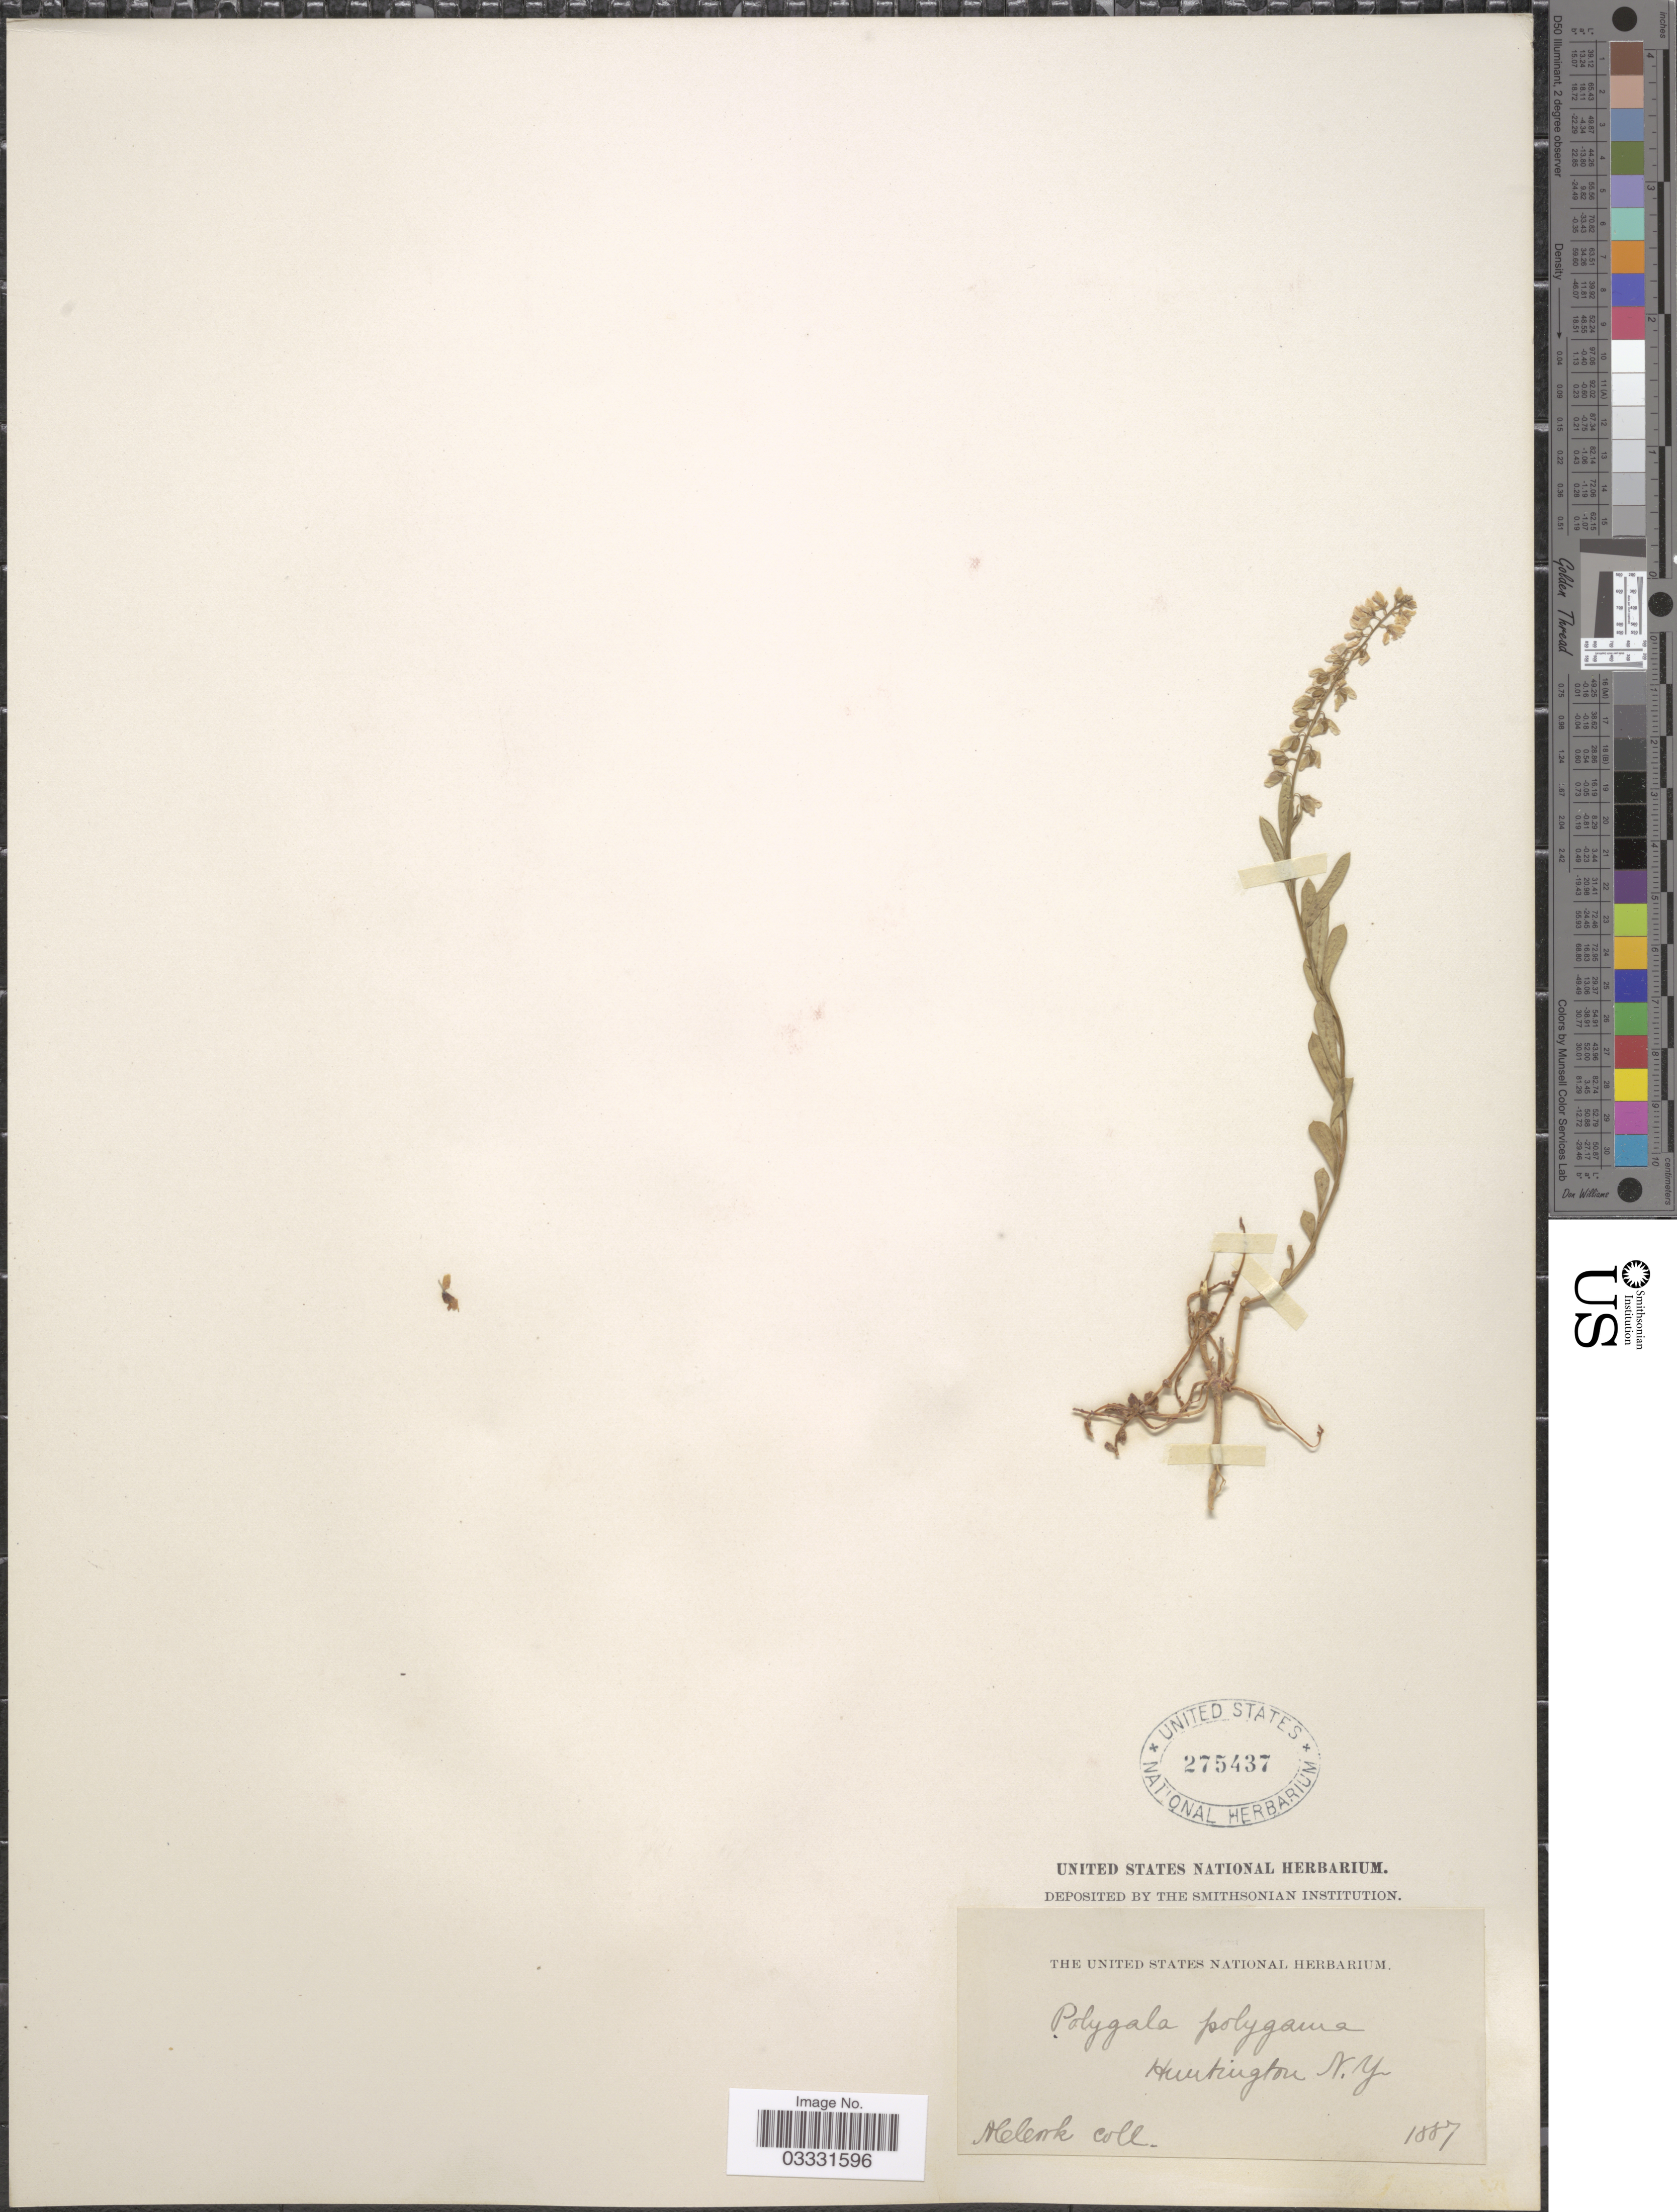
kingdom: Plantae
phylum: Tracheophyta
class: Magnoliopsida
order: Fabales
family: Polygalaceae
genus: Polygala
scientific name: Polygala polygama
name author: Walter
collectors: A. Cook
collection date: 1887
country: United States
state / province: New York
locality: Huntington.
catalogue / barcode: US 275437